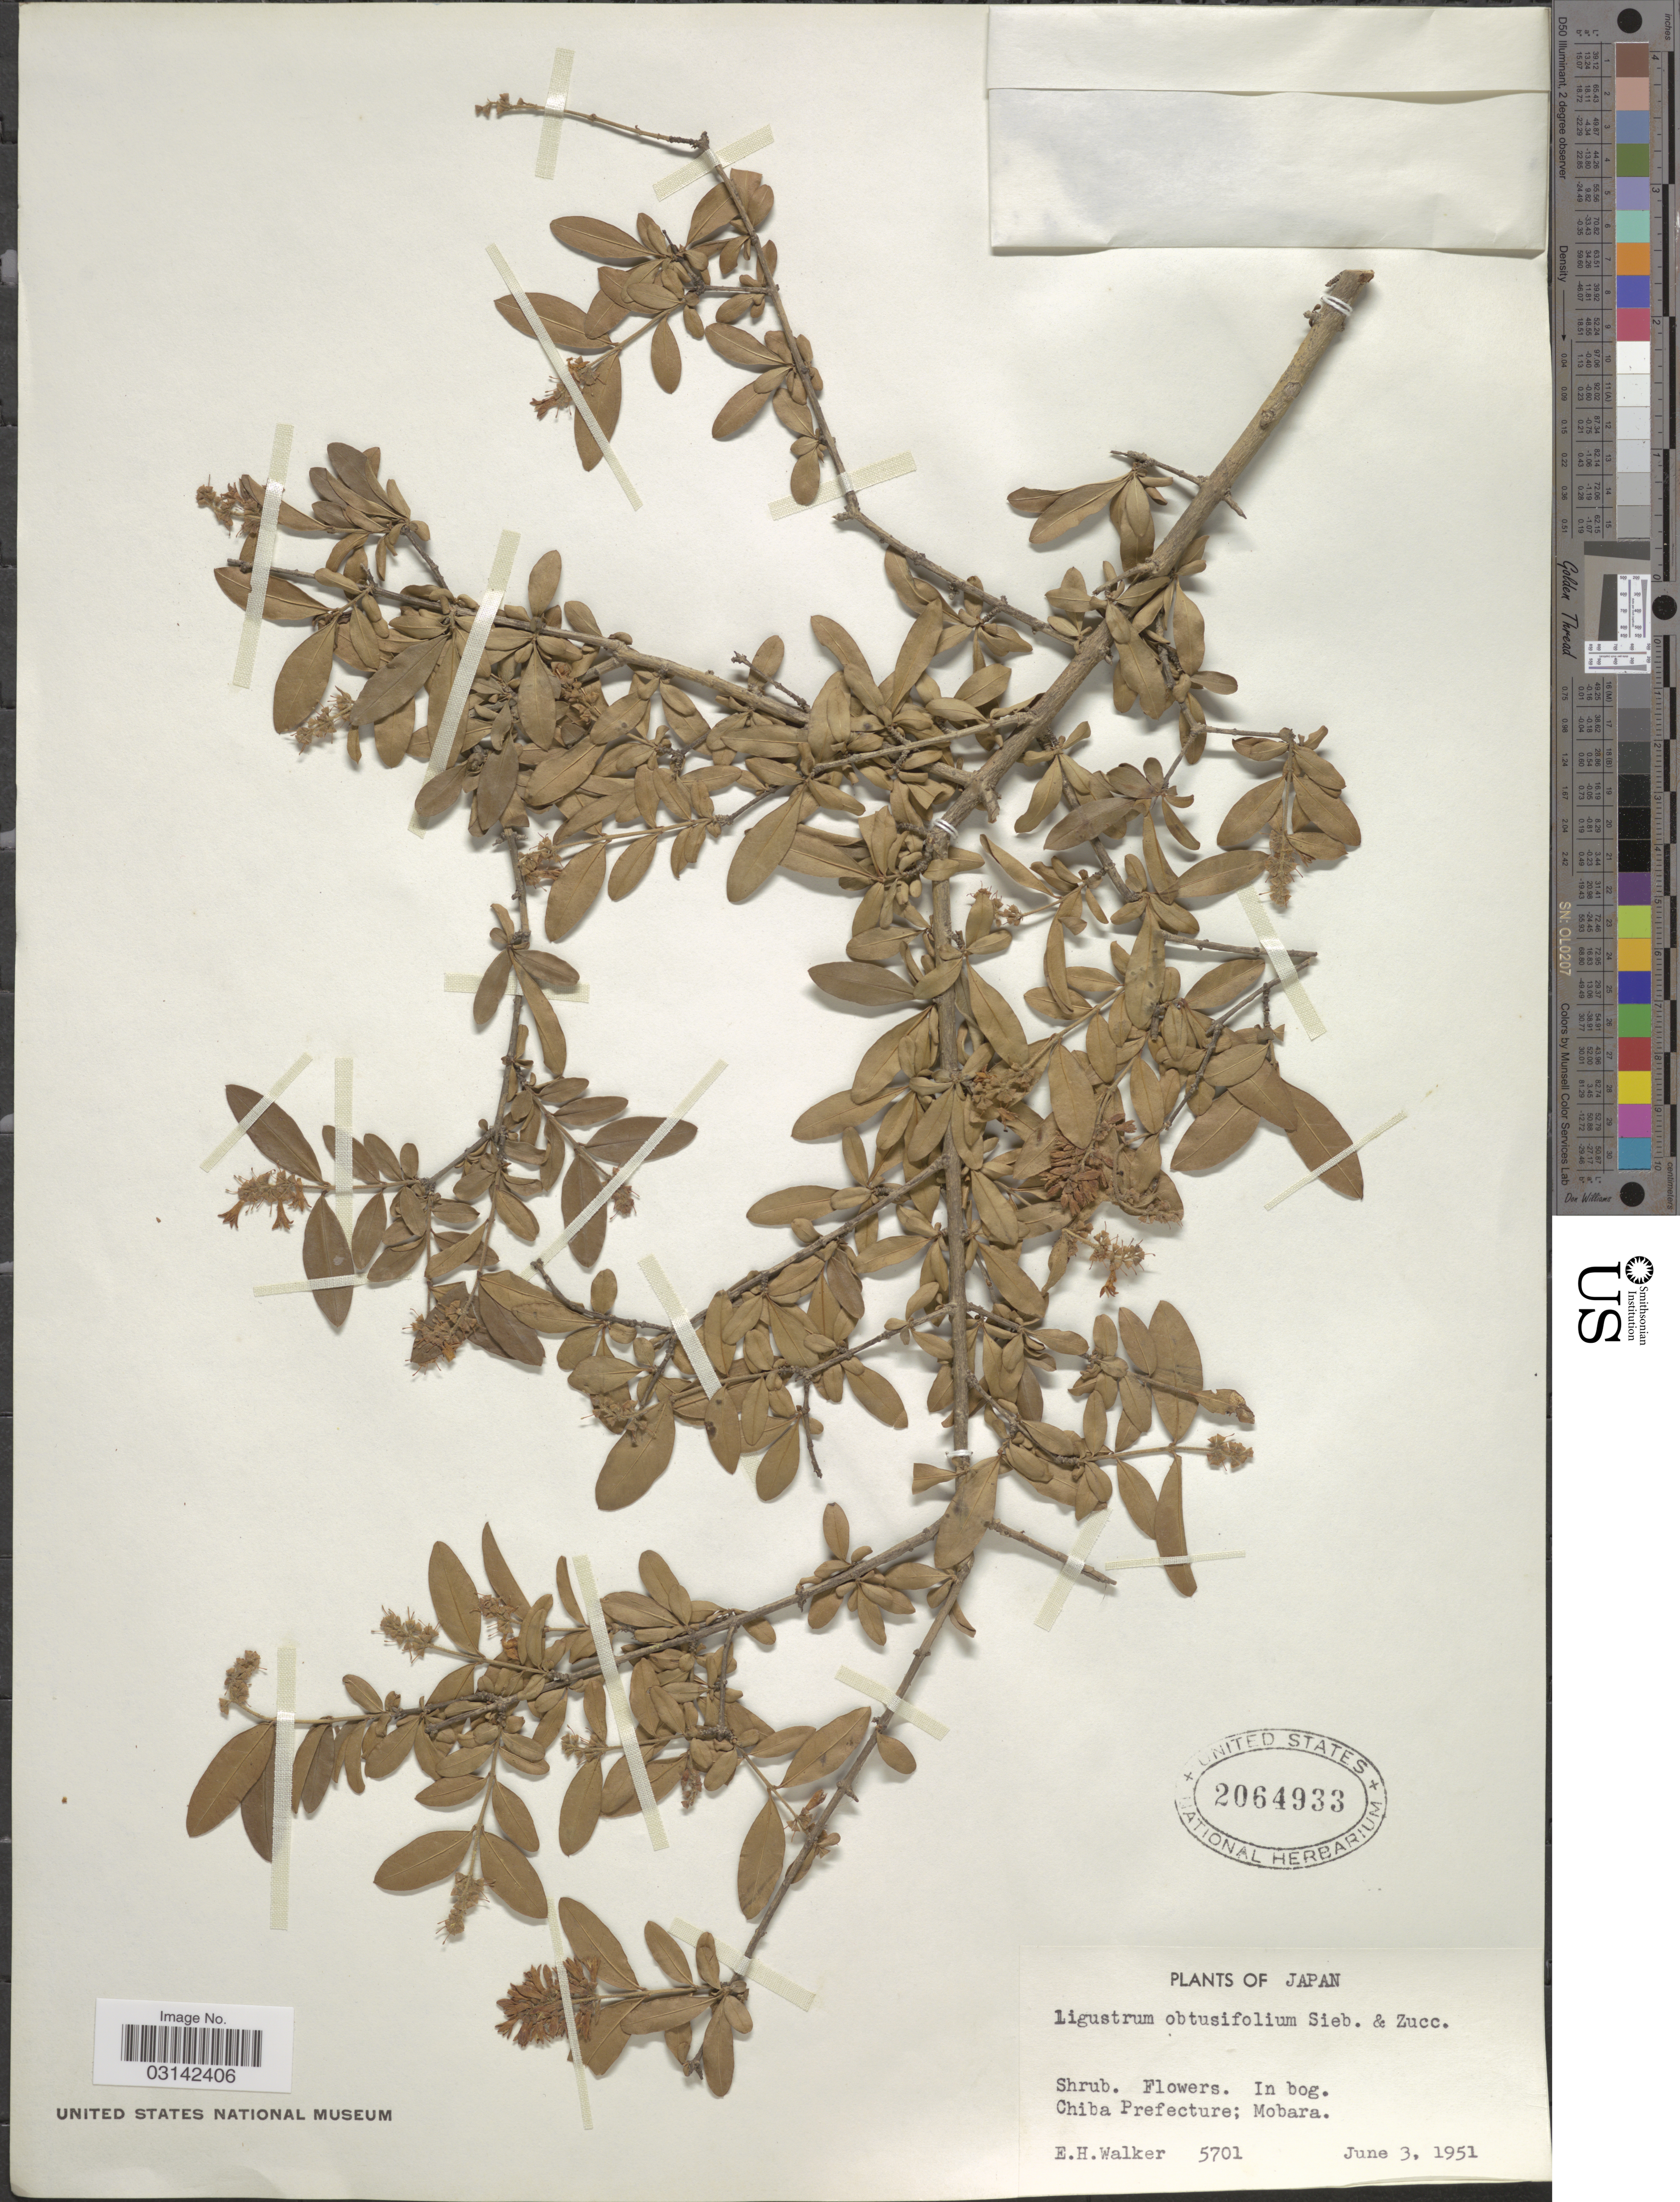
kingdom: Plantae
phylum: Tracheophyta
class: Magnoliopsida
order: Lamiales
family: Oleaceae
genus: Ligustrum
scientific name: Ligustrum ibota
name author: Siebold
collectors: E. H. Walker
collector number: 5701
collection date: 1951-06-03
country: Japan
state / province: Tiba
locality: Chiba Prefecture; Mobara.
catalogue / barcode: US 2064933